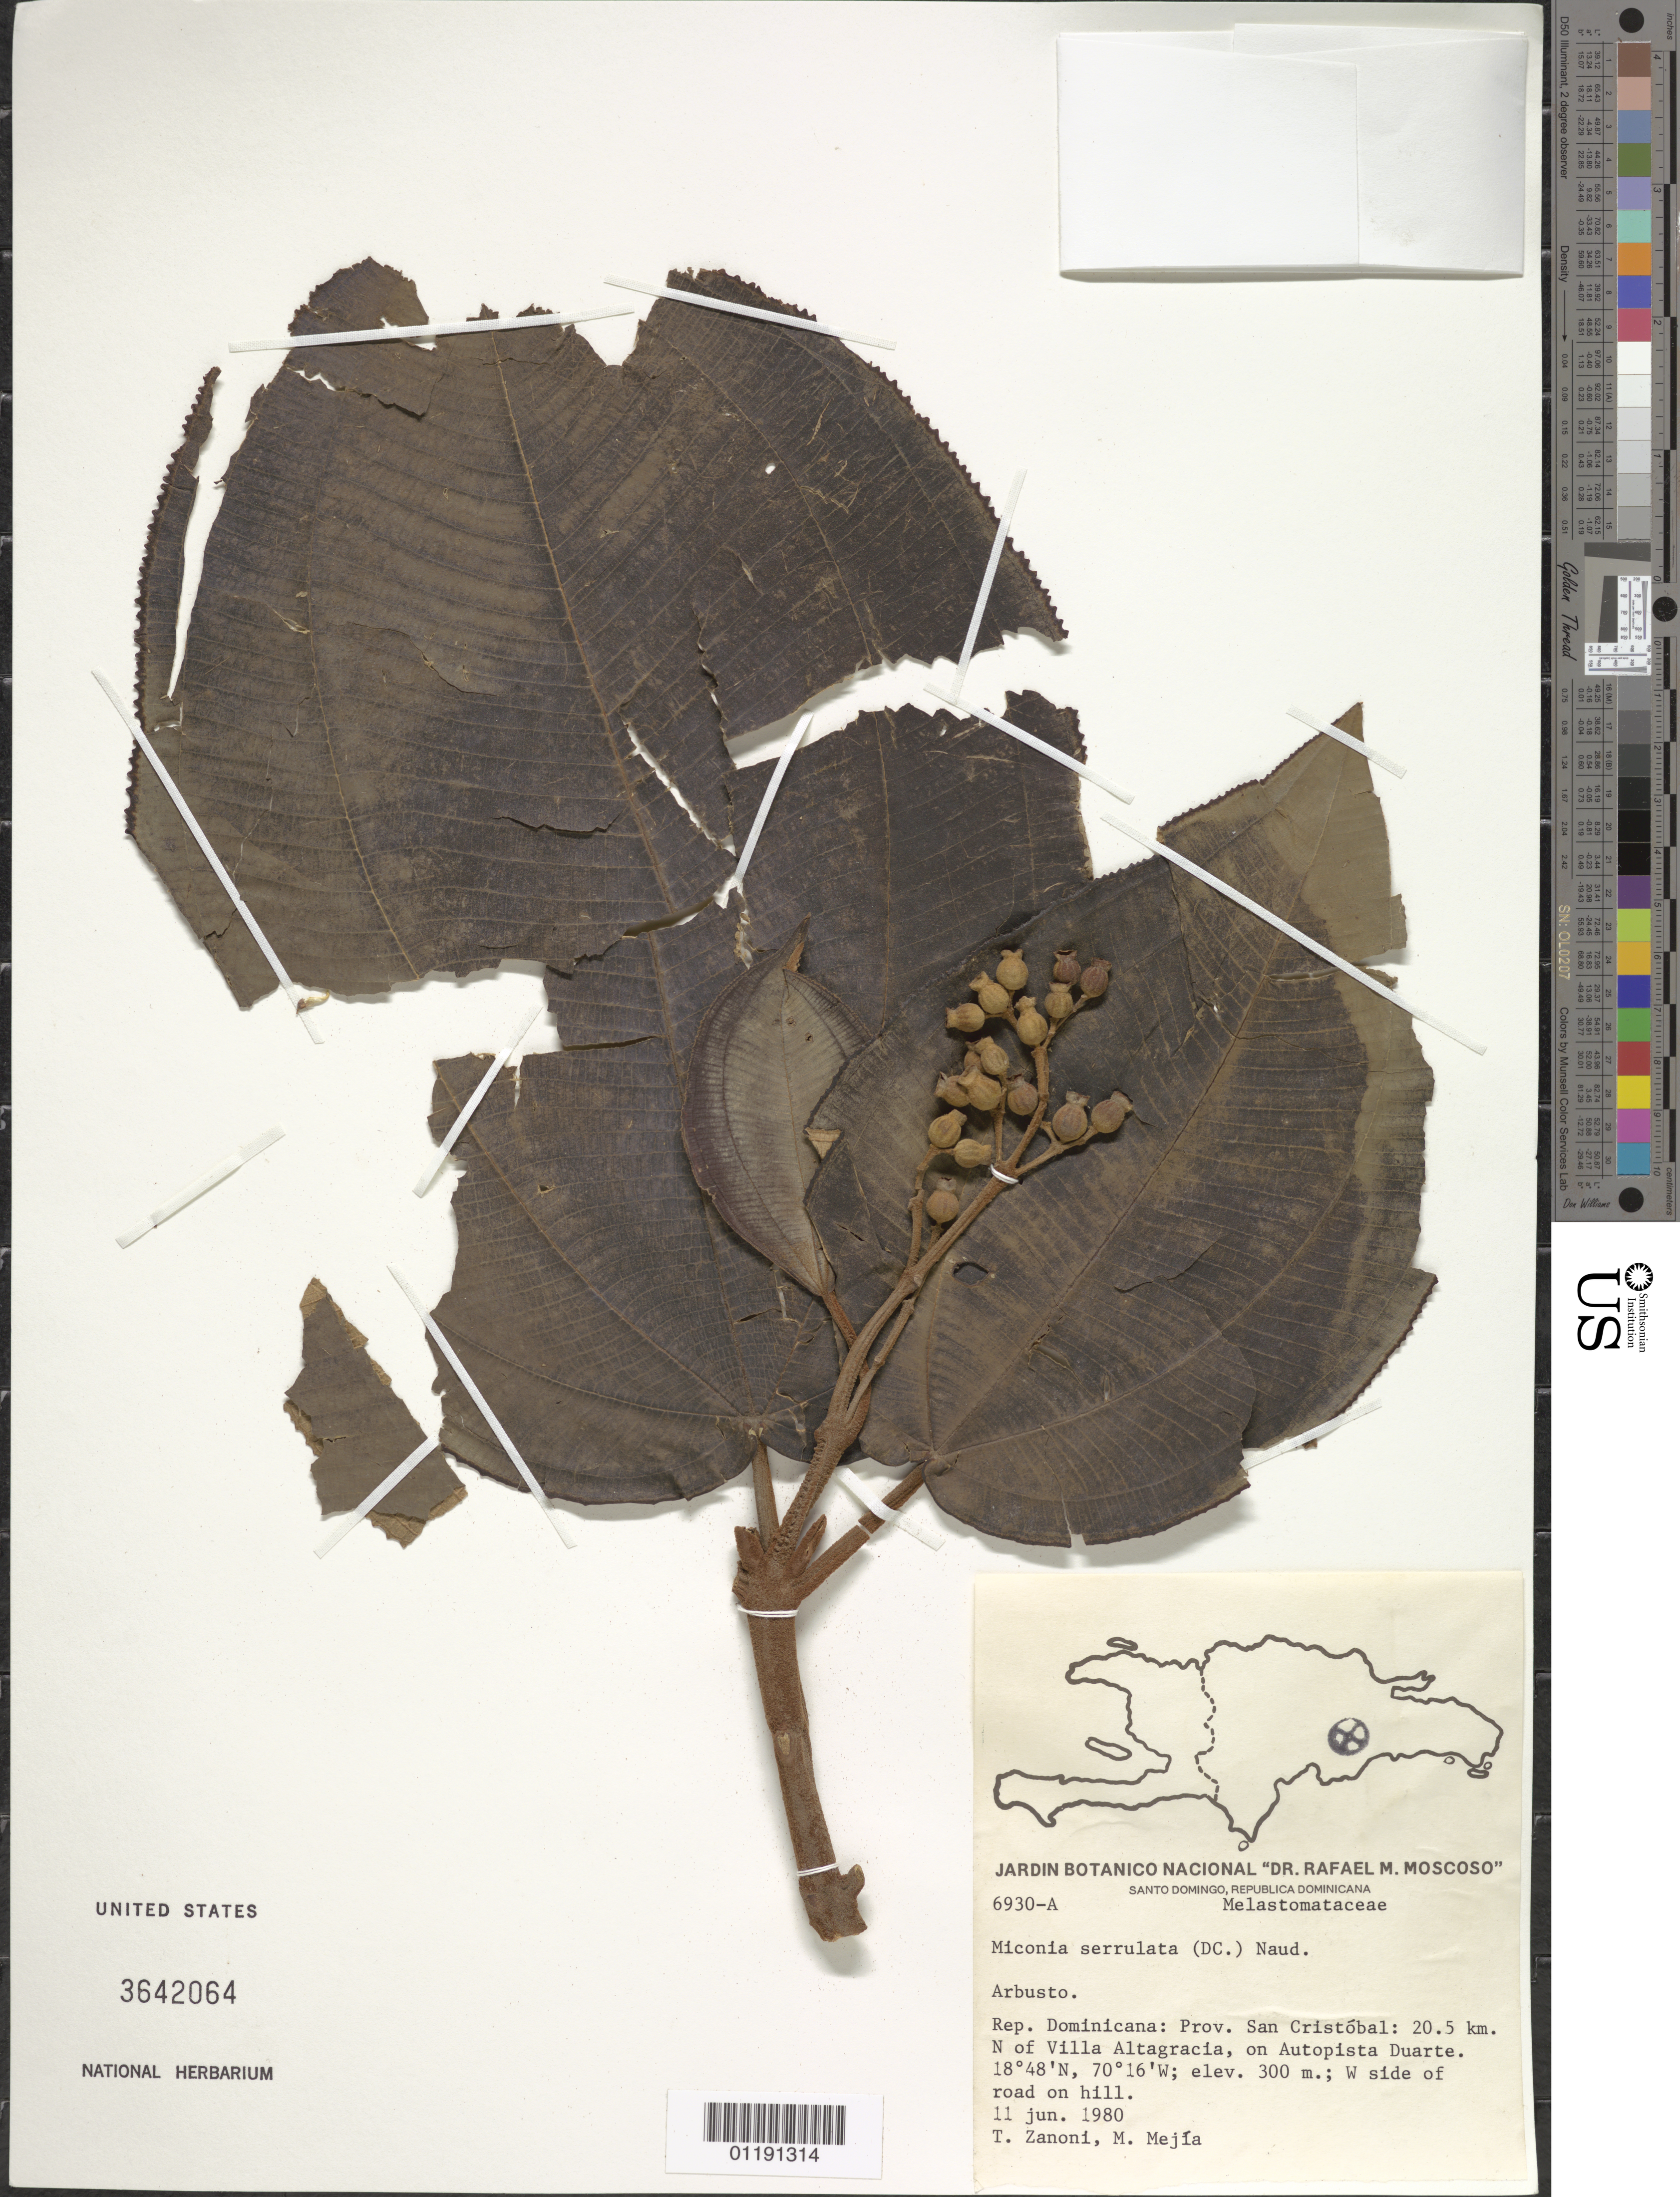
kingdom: Plantae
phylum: Tracheophyta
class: Magnoliopsida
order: Myrtales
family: Melastomataceae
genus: Miconia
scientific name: Miconia serrulata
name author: (DC.) Naudin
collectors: T. A. Zanoni & M. Mejia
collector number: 6930-A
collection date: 1980-06-11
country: Dominican Republic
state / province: San Cristóbal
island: Hispaniola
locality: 20.5 km N of Villa Altagracia, on Autopista Duarte. W side of road on hill.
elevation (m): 300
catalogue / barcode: US 3642064